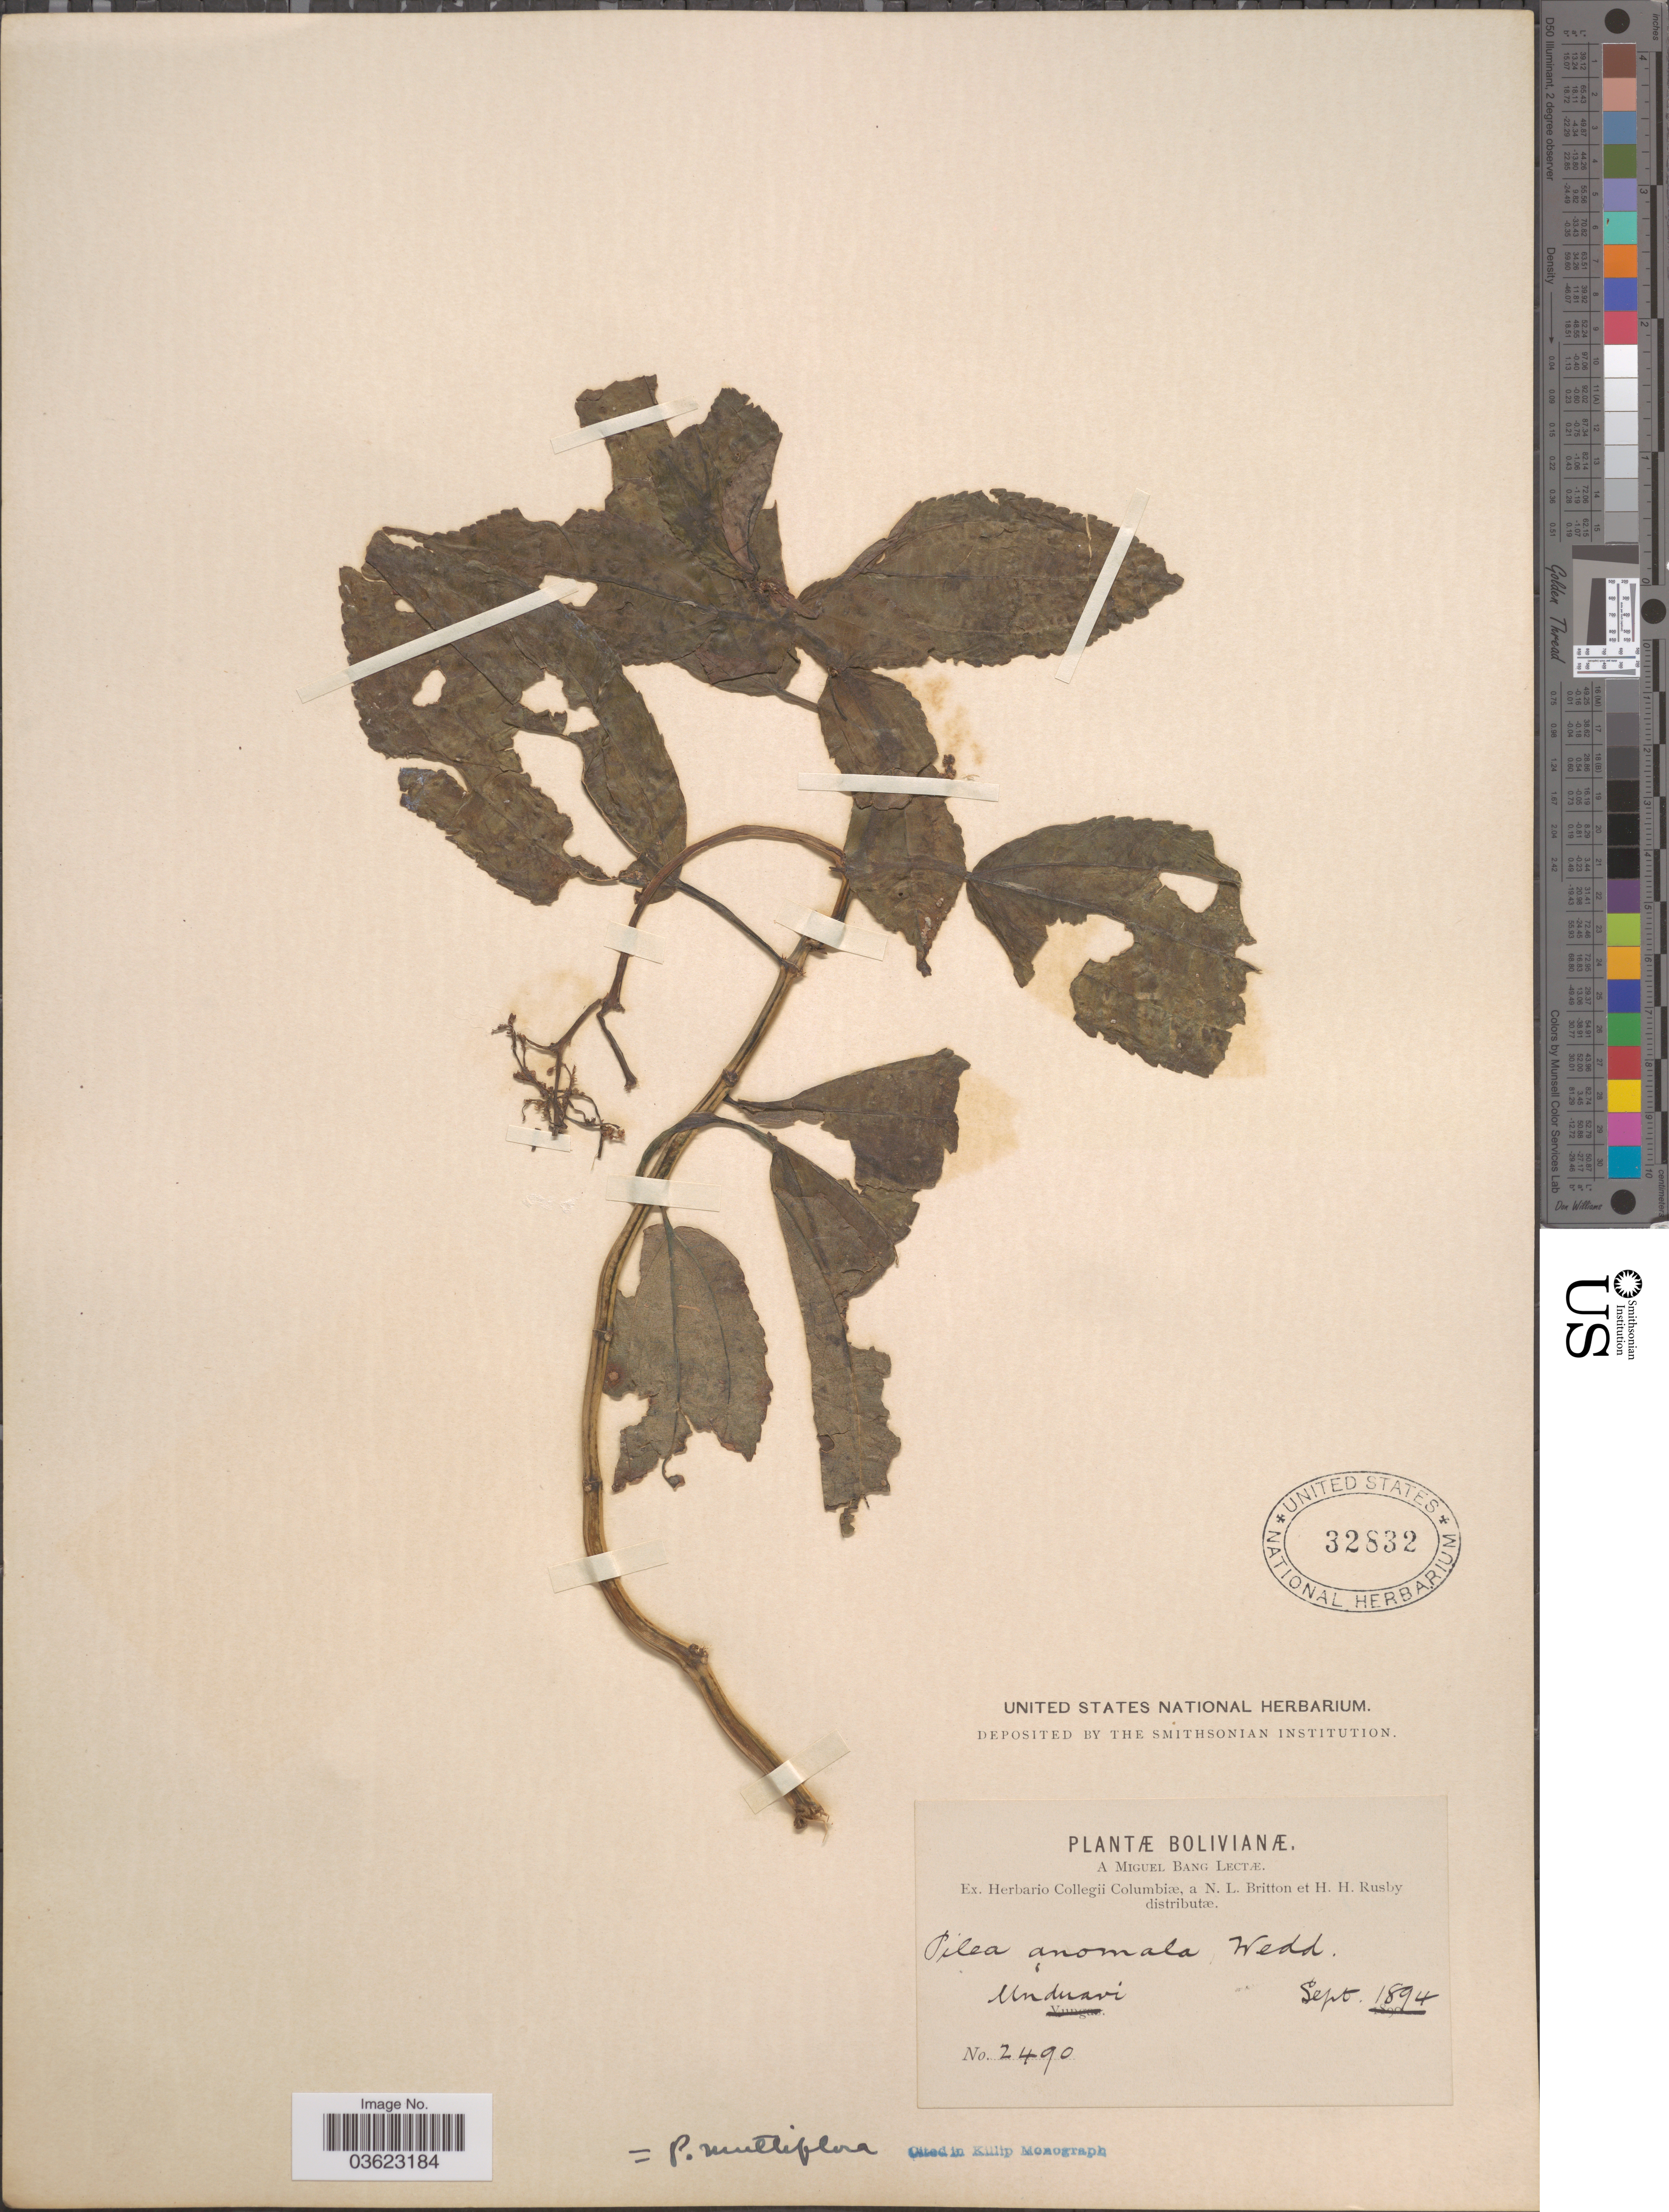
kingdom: Plantae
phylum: Tracheophyta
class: Magnoliopsida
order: Rosales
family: Urticaceae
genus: Pilea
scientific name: Pilea anomala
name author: Wedd.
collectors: M. Bang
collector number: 2490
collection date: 1894-09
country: Bolivia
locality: Unduavi.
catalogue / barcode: US 32832